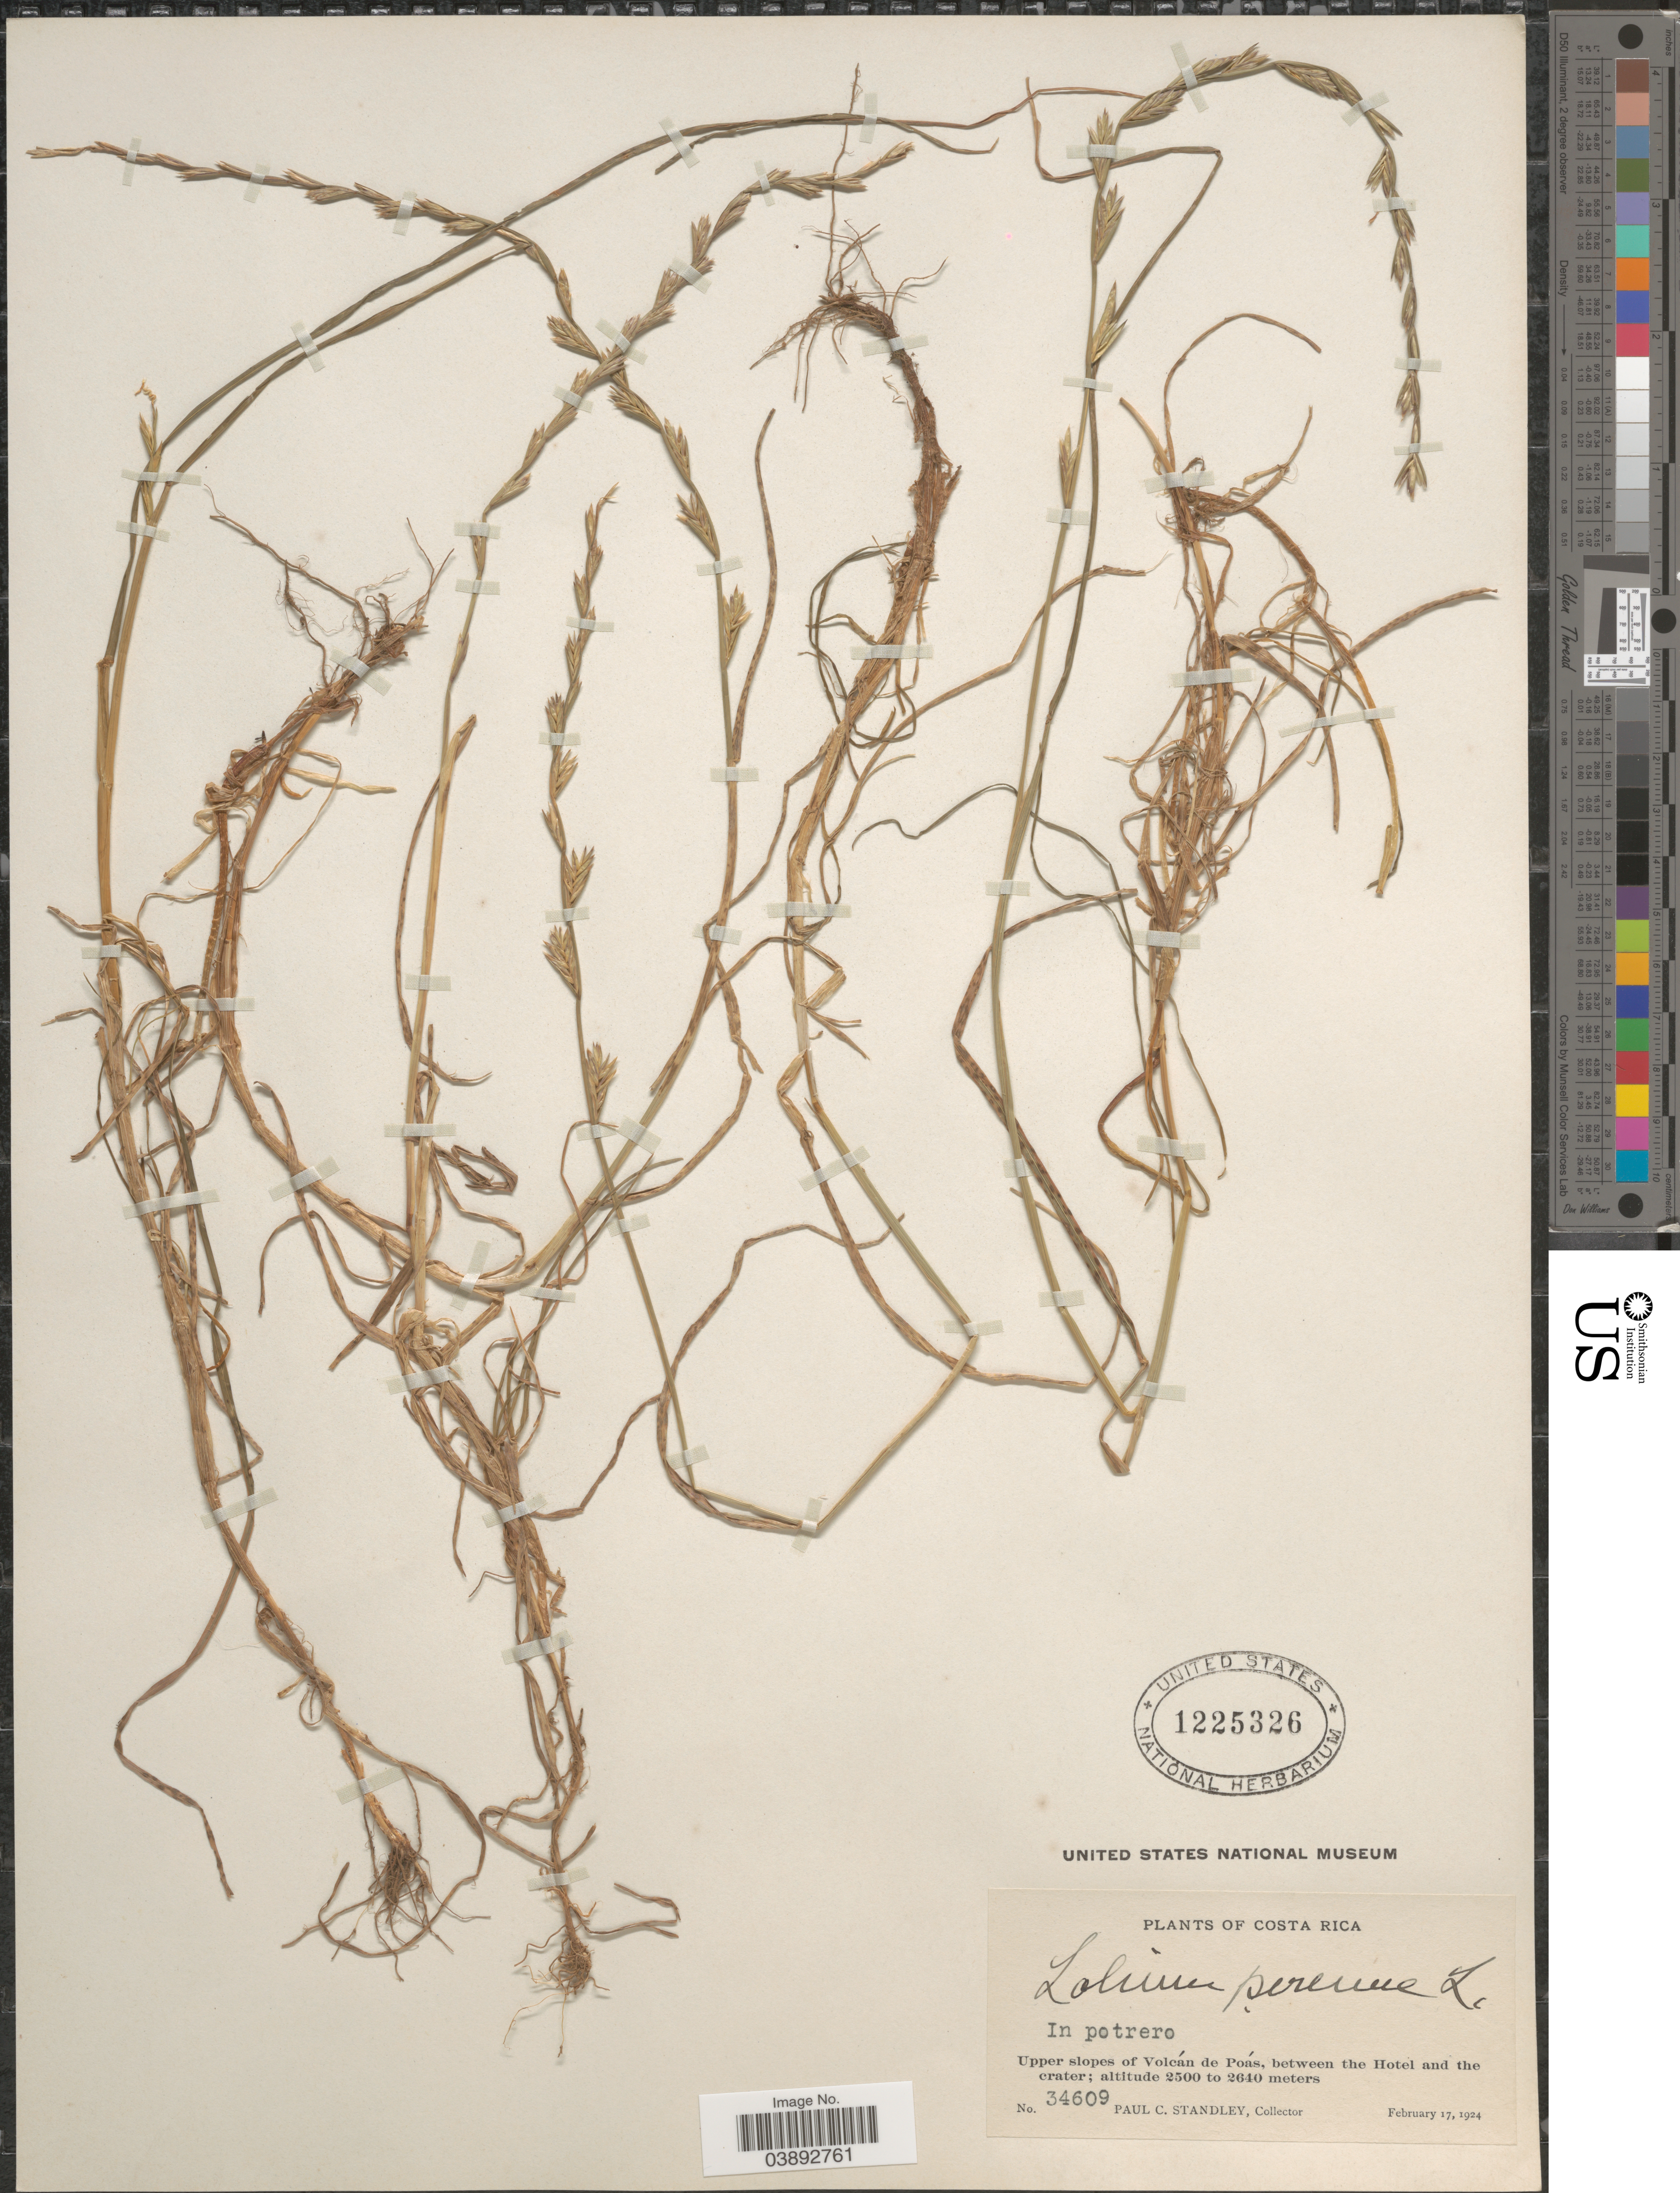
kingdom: Plantae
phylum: Tracheophyta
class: Liliopsida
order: Poales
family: Poaceae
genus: Lolium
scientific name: Lolium perenne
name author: L.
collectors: P. C. Standley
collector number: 34609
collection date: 1924-02-17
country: Costa Rica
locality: Upper slopes of Volcán de Poás, between the Hotel and the crater.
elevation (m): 2500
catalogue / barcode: US 1225326